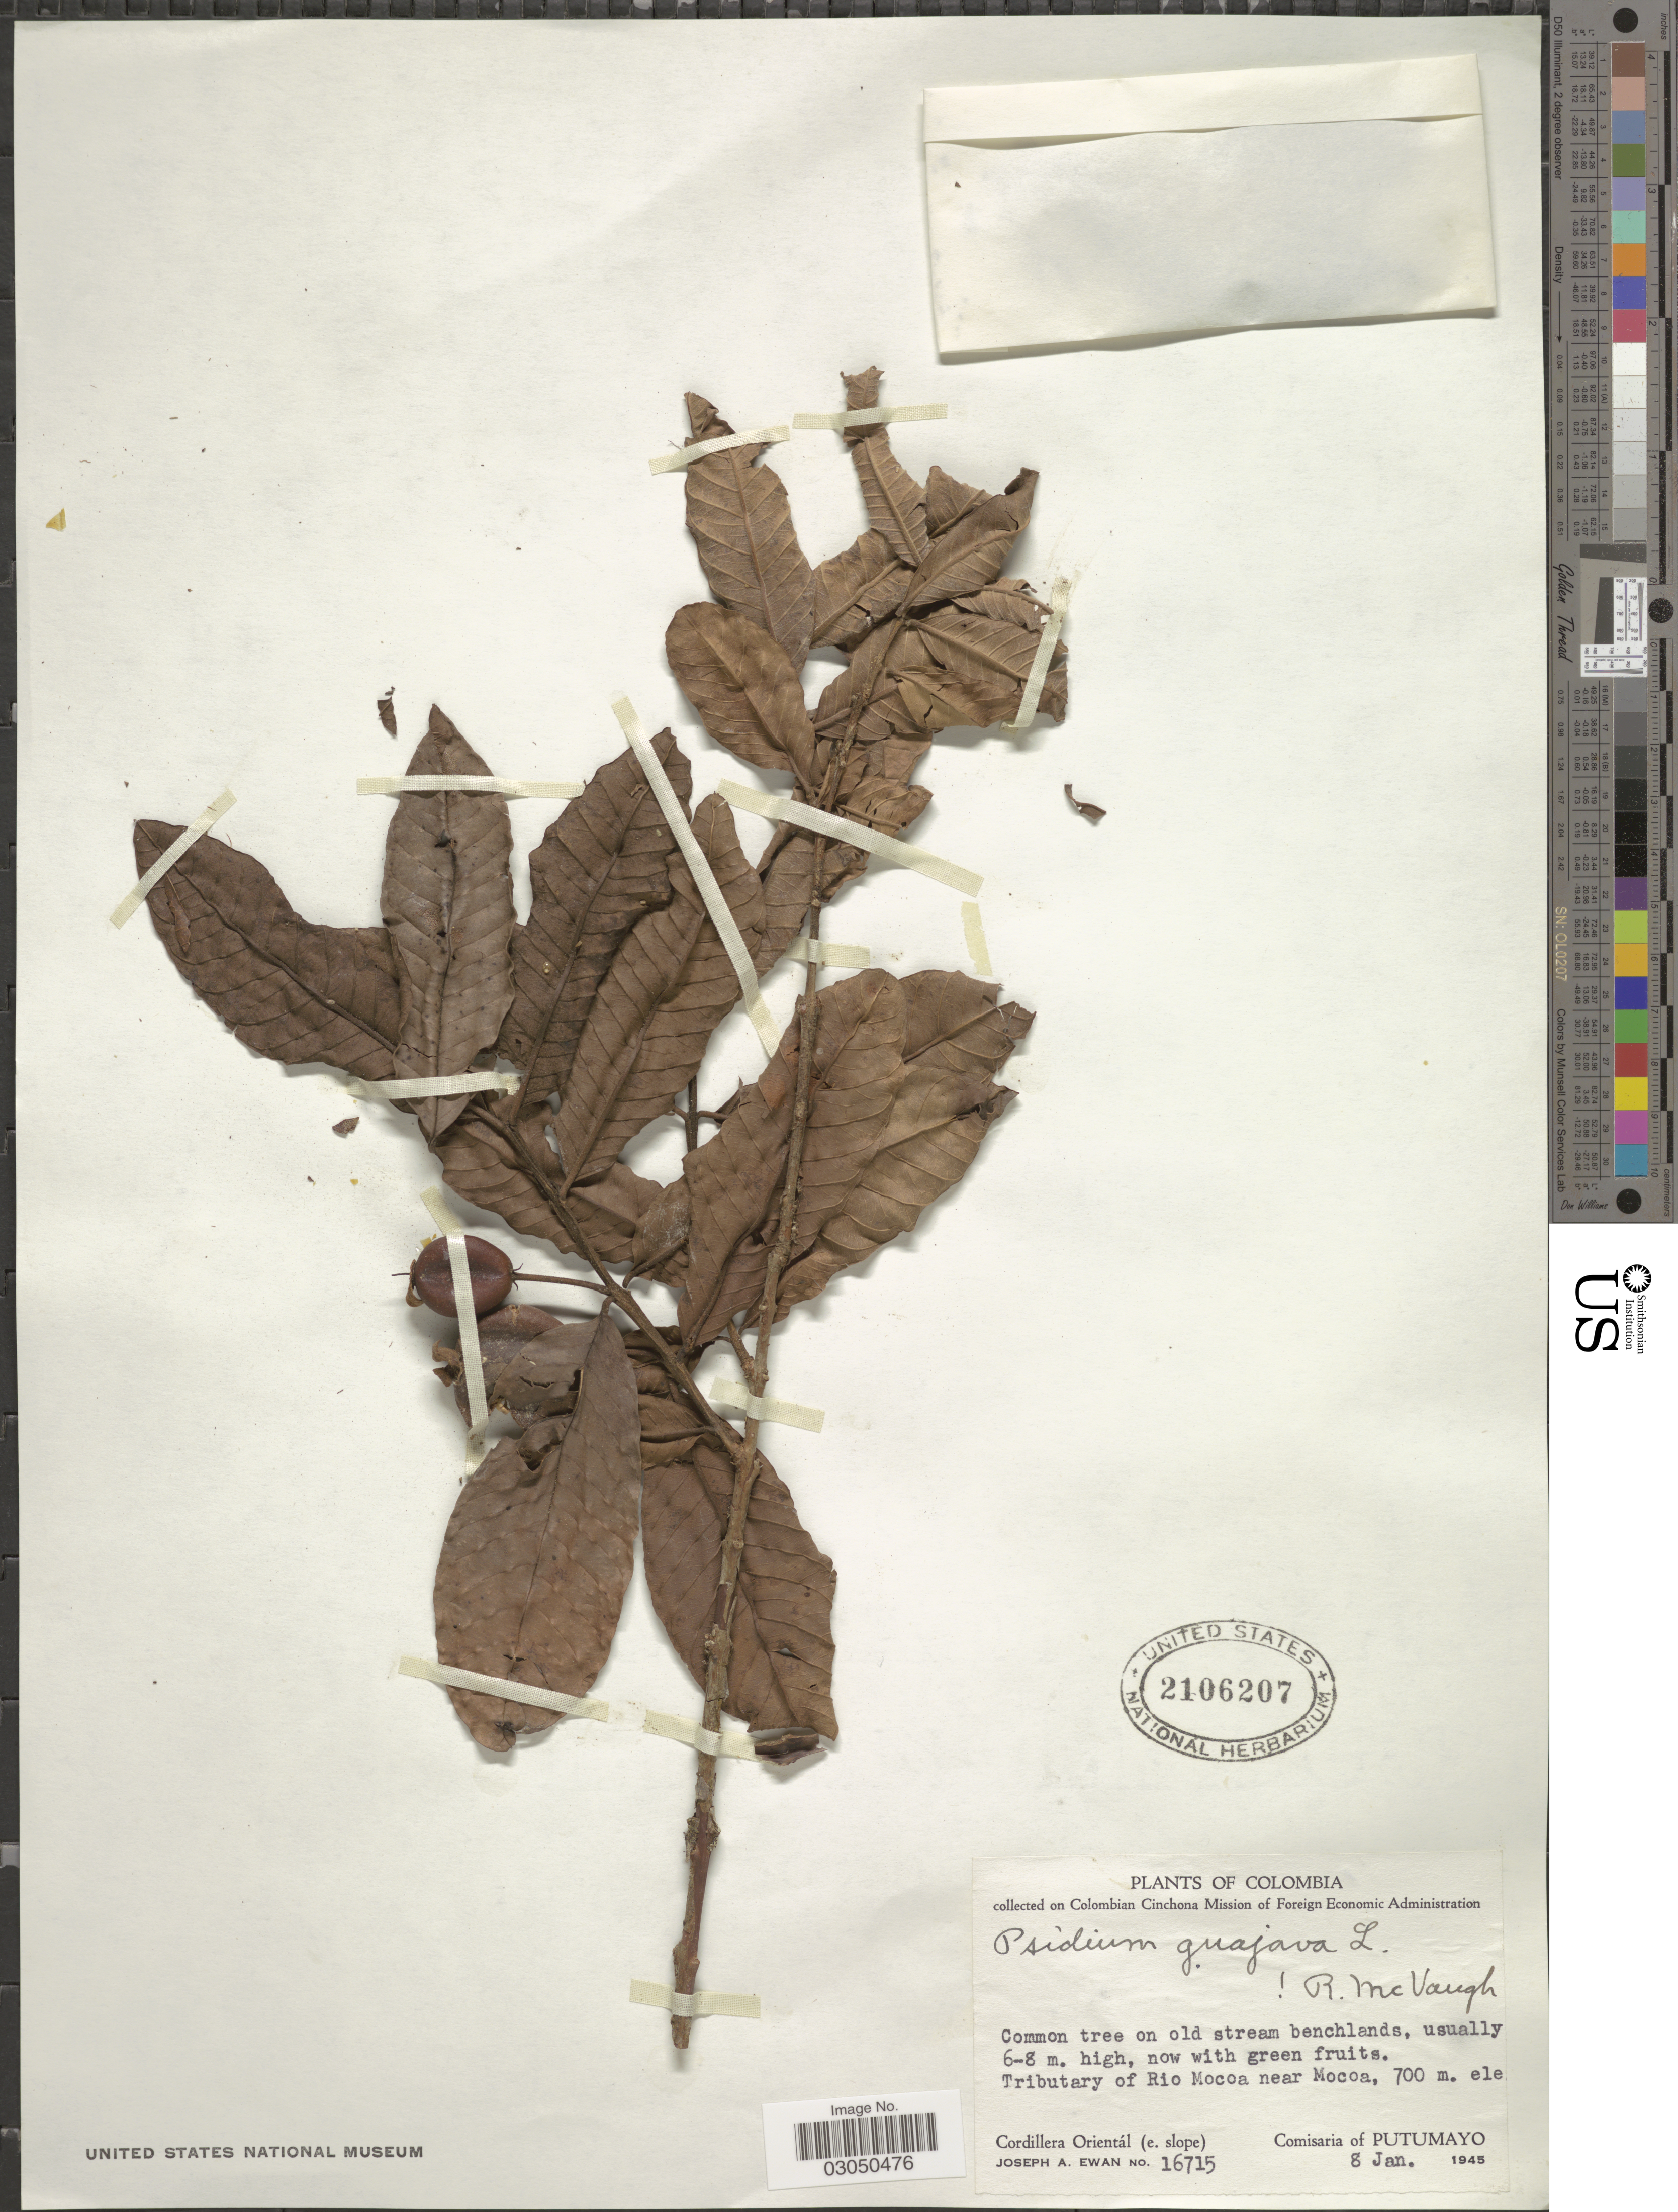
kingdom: Plantae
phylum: Tracheophyta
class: Magnoliopsida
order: Myrtales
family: Myrtaceae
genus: Psidium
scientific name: Psidium guajava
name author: L.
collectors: J. A. Ewan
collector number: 16715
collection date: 1945-01-08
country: Colombia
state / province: Putumayo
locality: Tributary of Rio Mocoa near Mocoa. Cordillera Orientál (e. slope). Comisaria of Putumayo.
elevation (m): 700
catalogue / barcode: US 2106207